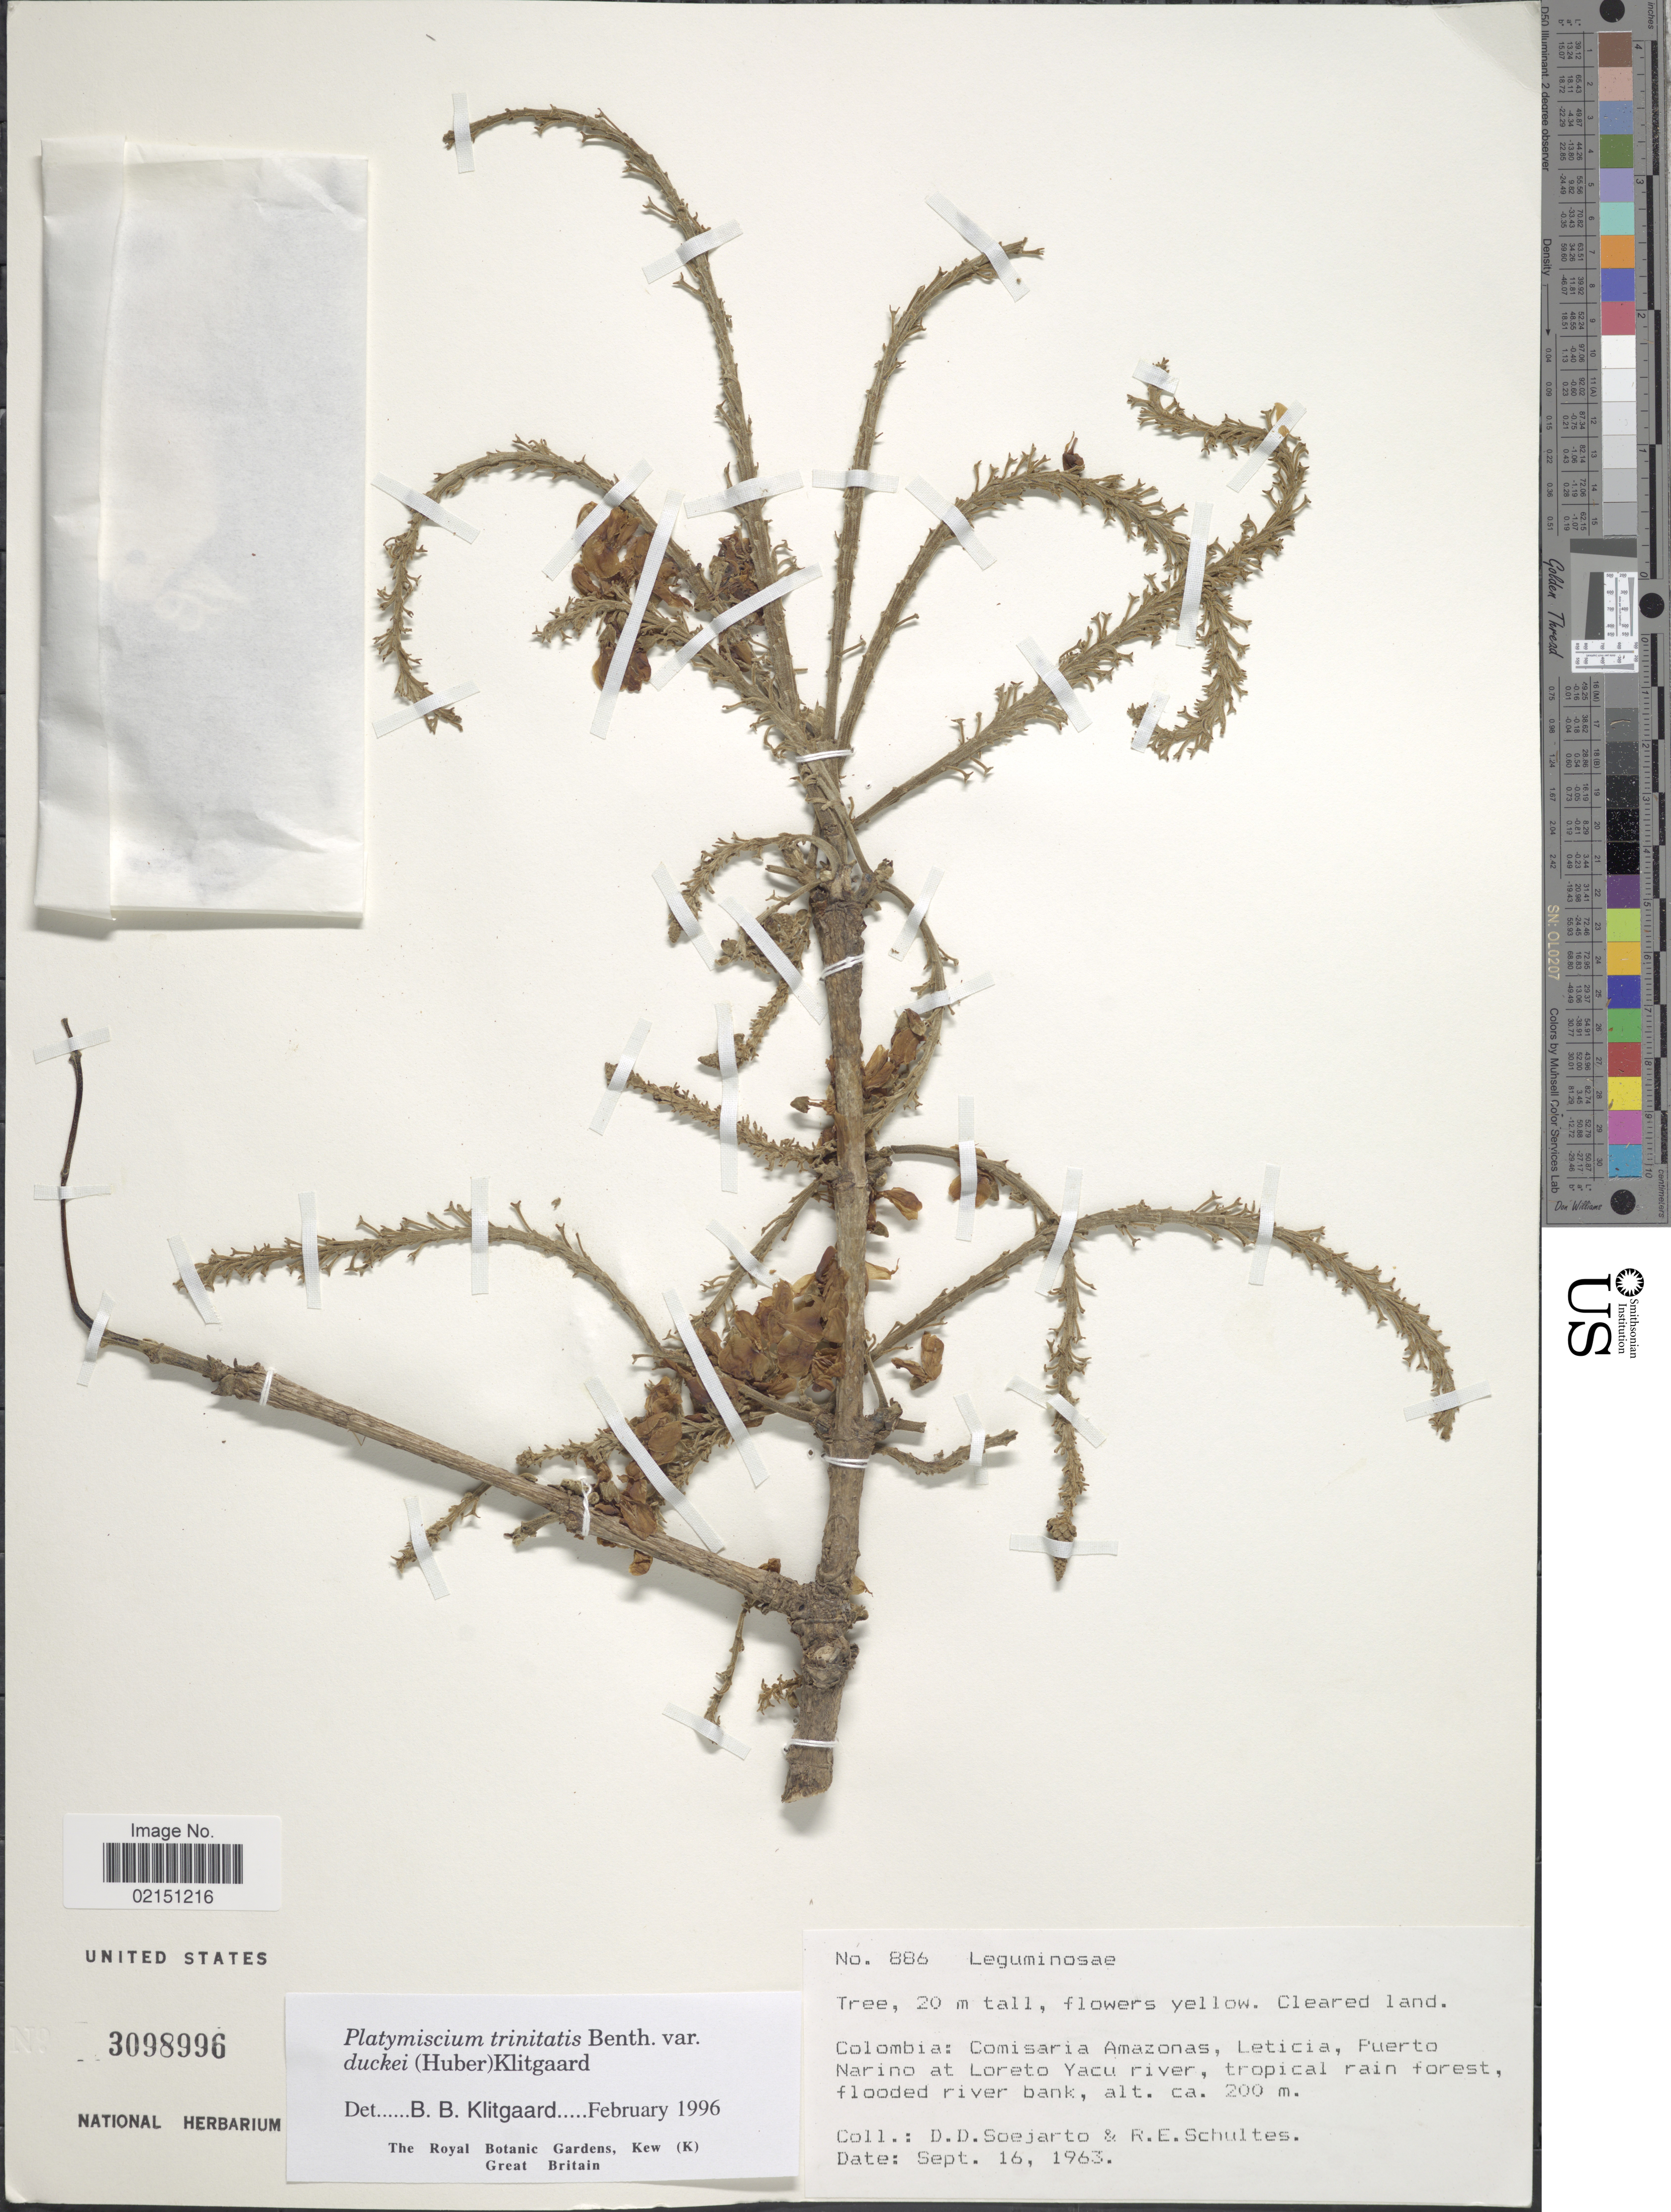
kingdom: Plantae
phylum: Tracheophyta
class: Magnoliopsida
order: Fabales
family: Fabaceae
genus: Platymiscium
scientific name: Platymiscium trinitatis var. duckei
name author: (Huber) Klitg.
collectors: R. E. Schultes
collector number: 886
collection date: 1963-09-16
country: Colombia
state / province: Amazônas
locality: Leticia, Puerto Narino at Loreto Yacu river, tropical rain forest, flooded river bank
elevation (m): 200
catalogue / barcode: US 3098996